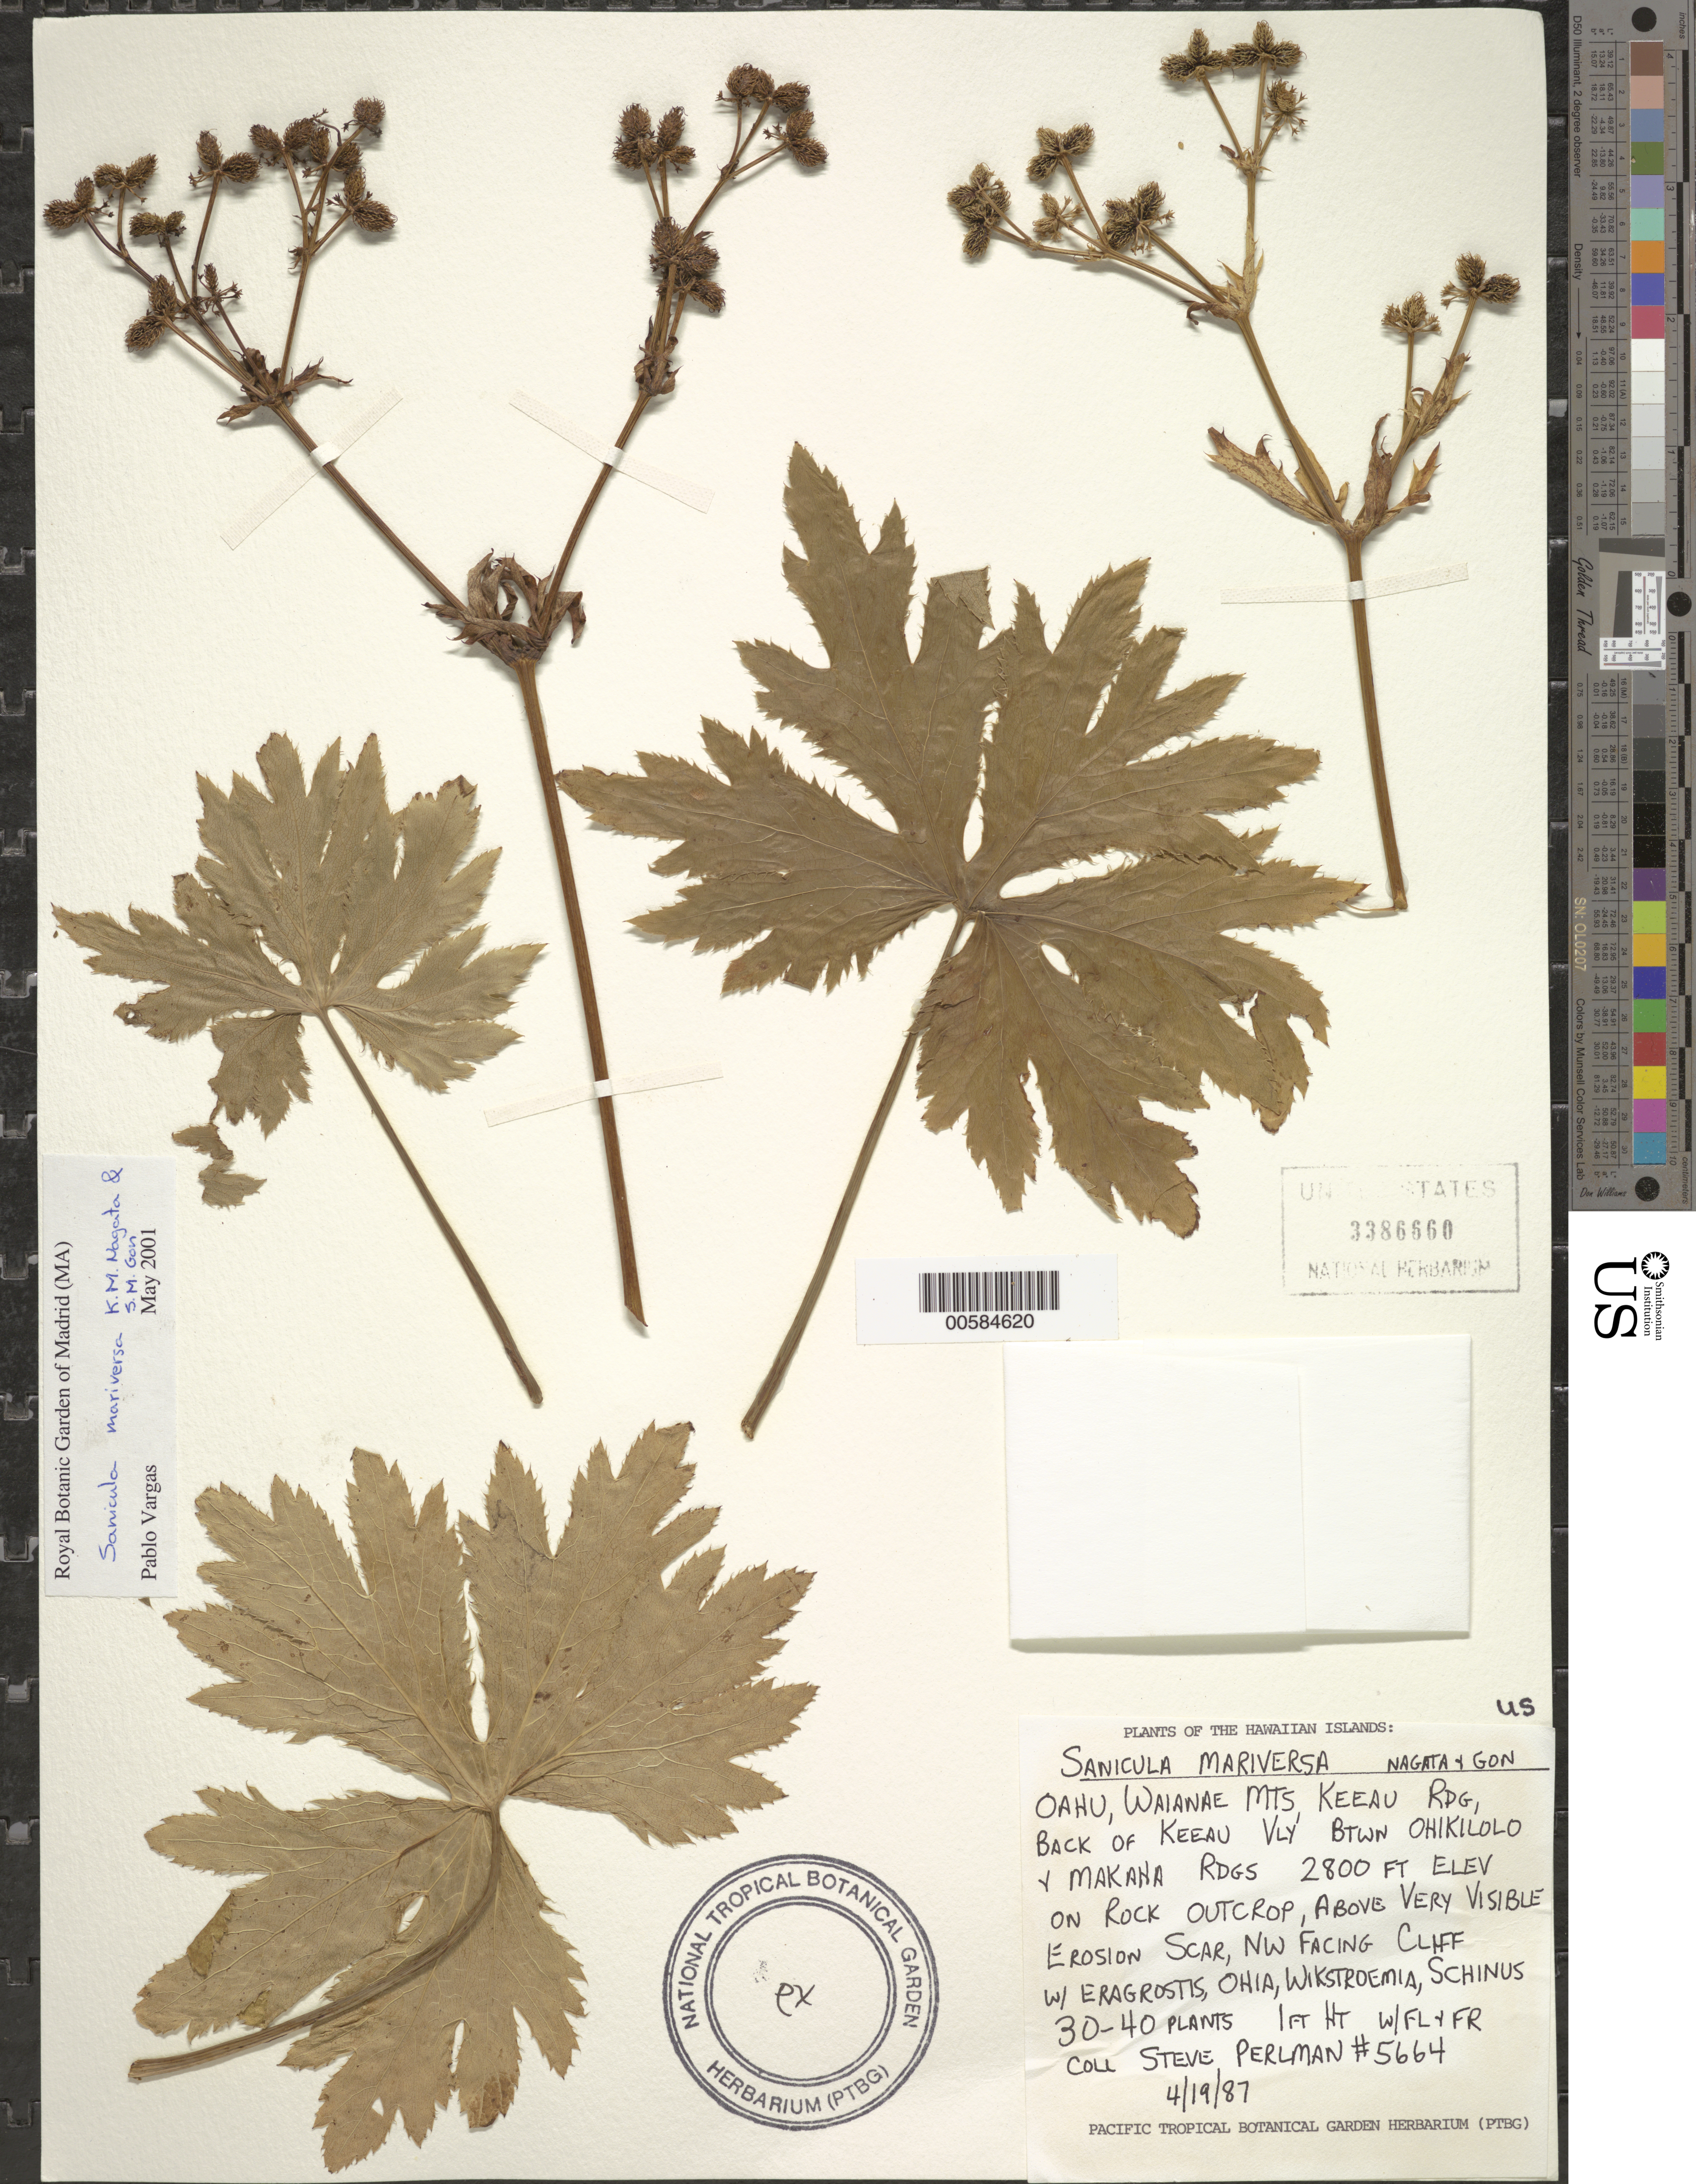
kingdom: Plantae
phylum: Tracheophyta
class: Magnoliopsida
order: Apiales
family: Apiaceae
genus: Sanicula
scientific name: Sanicula mariversa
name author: Nagata & Gon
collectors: S. P. Perlman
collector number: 5664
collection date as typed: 19 Apr 1987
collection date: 1987-04-19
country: United States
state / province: Hawaii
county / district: Honolulu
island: Oahu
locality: Waianae Mts, Keeau Rdg, Back of Keeau Vly Btwn Ohikilolo & Makana Rdgs, NW facing cliff.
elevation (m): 853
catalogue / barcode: US 3386660